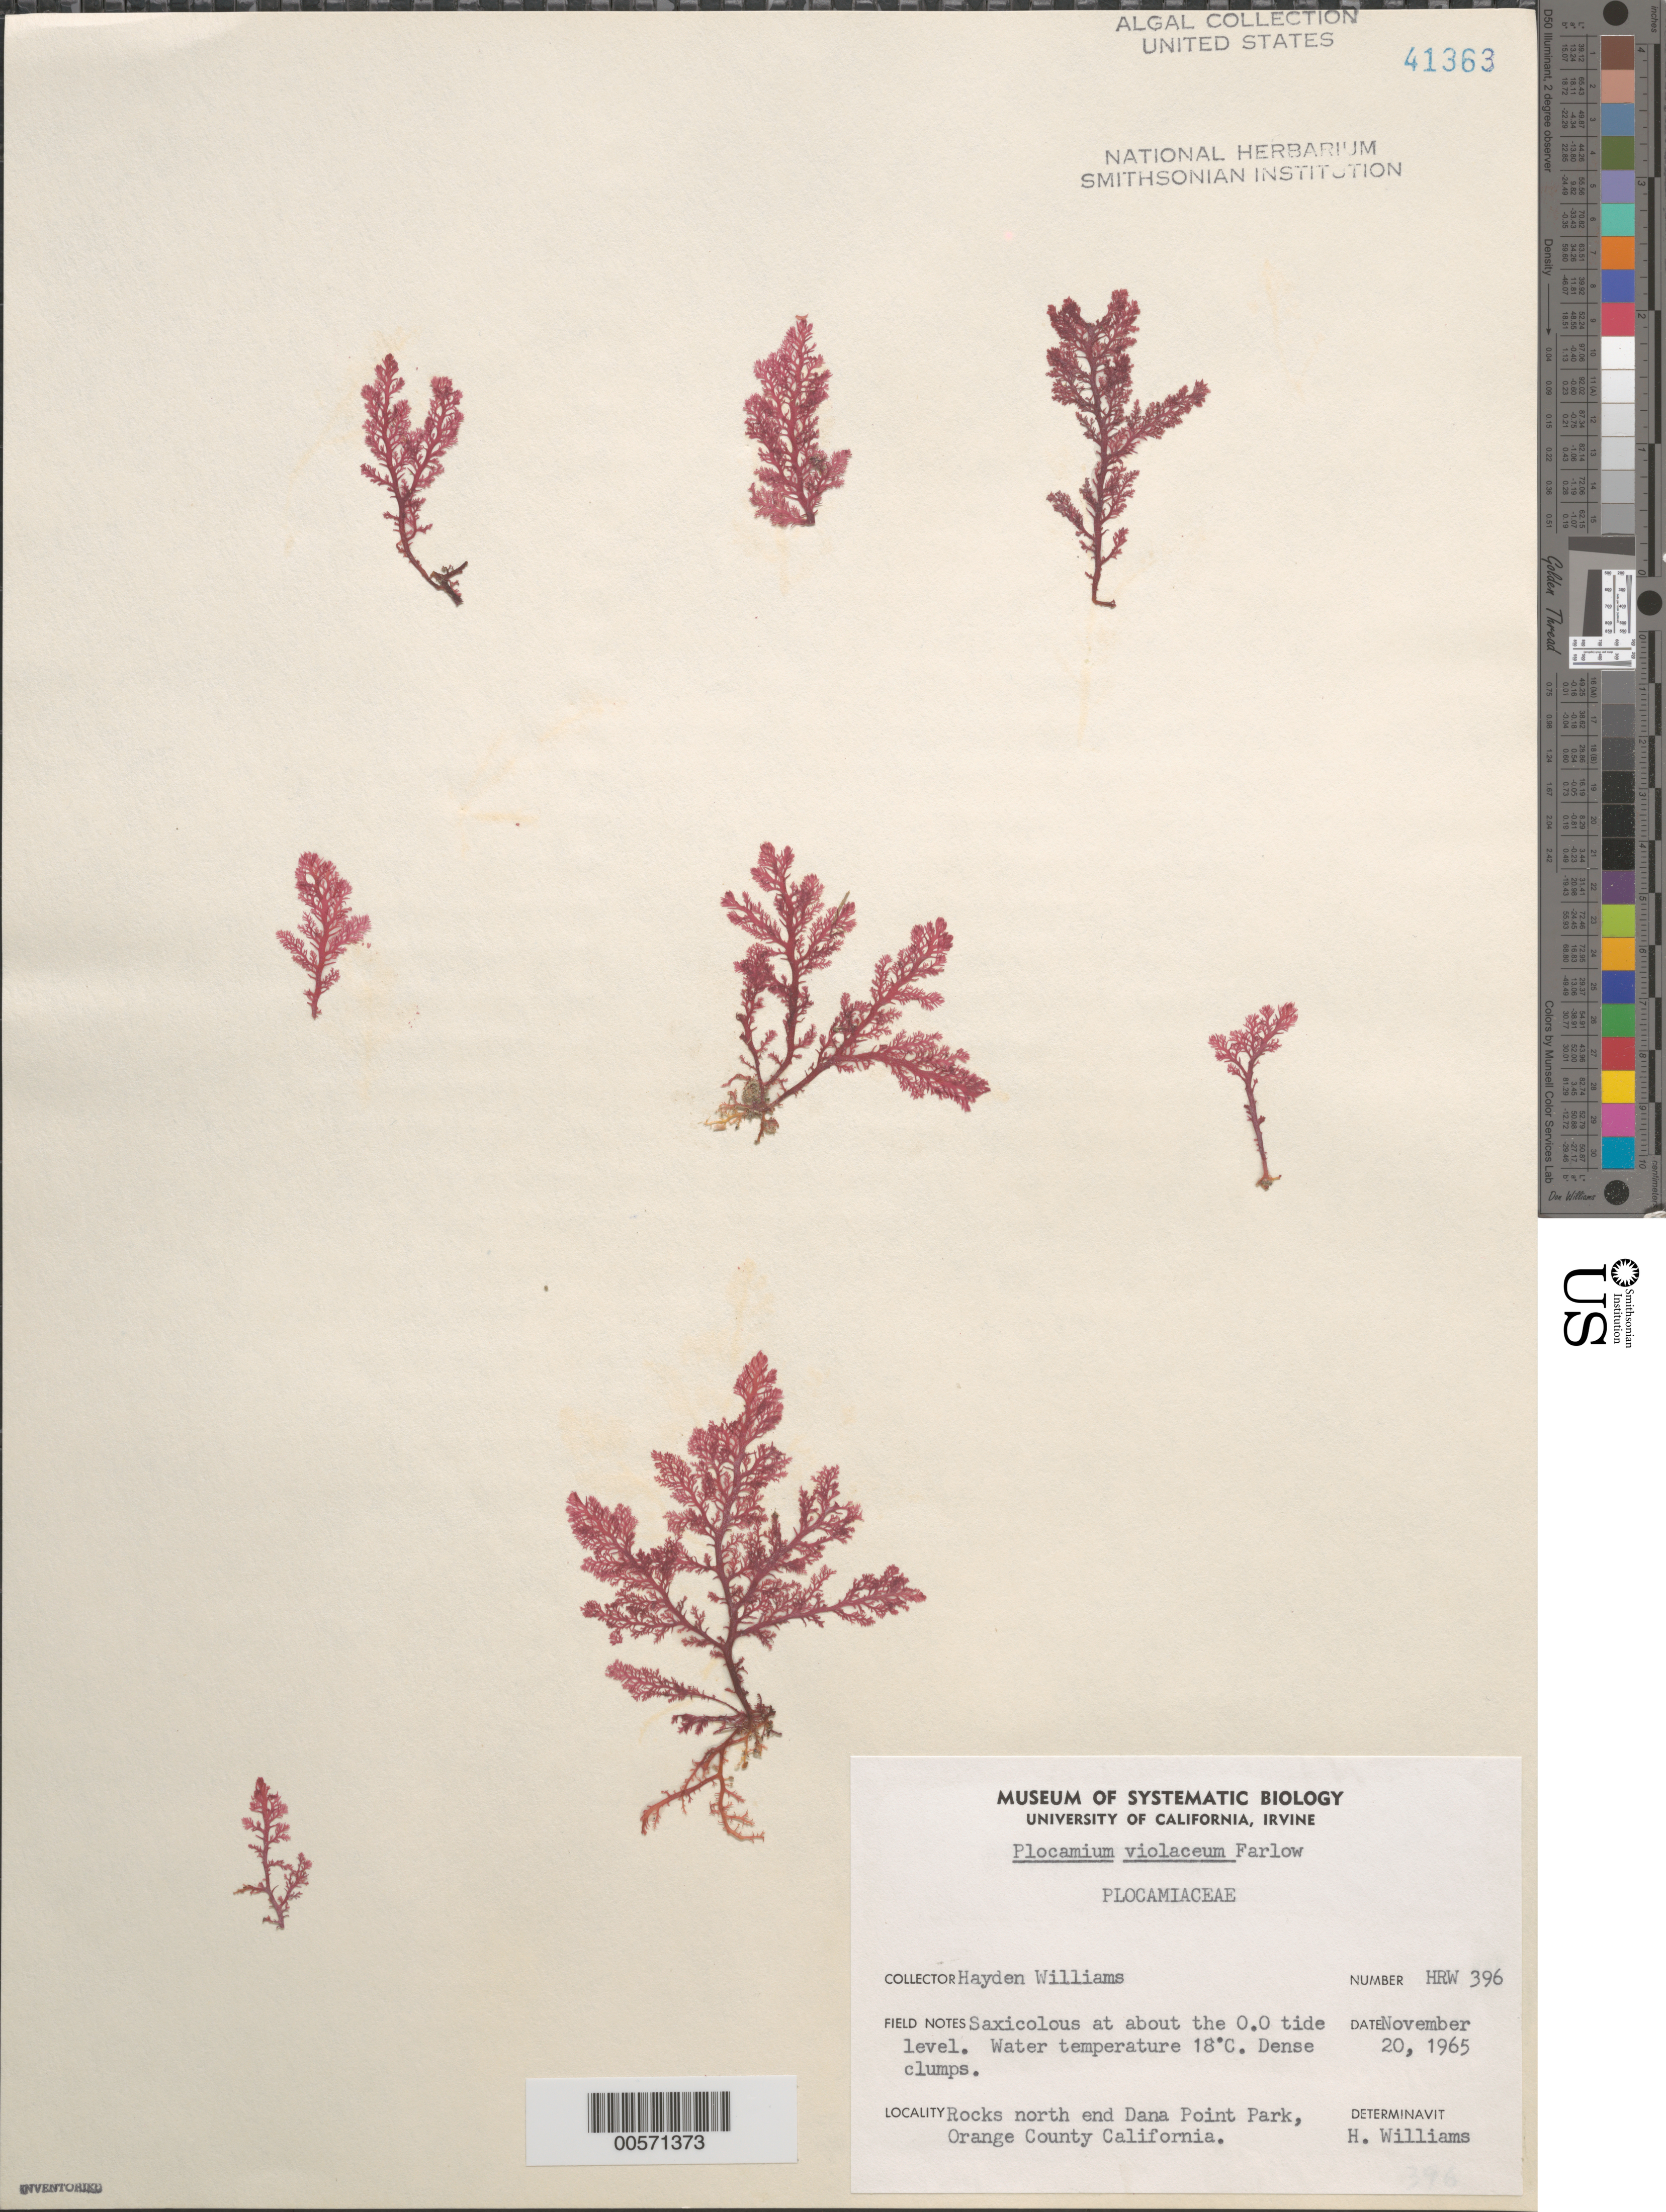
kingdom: Plantae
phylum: Rhodophyta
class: Florideophyceae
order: Plocamiales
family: Plocamiaceae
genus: Plocamium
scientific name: Plocamium violaceum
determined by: Williams, H. R.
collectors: H. R. Williams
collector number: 396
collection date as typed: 20 Nov 1965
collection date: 1965-11-20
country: United States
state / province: California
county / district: Orange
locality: Dana Point Park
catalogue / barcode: US 41363